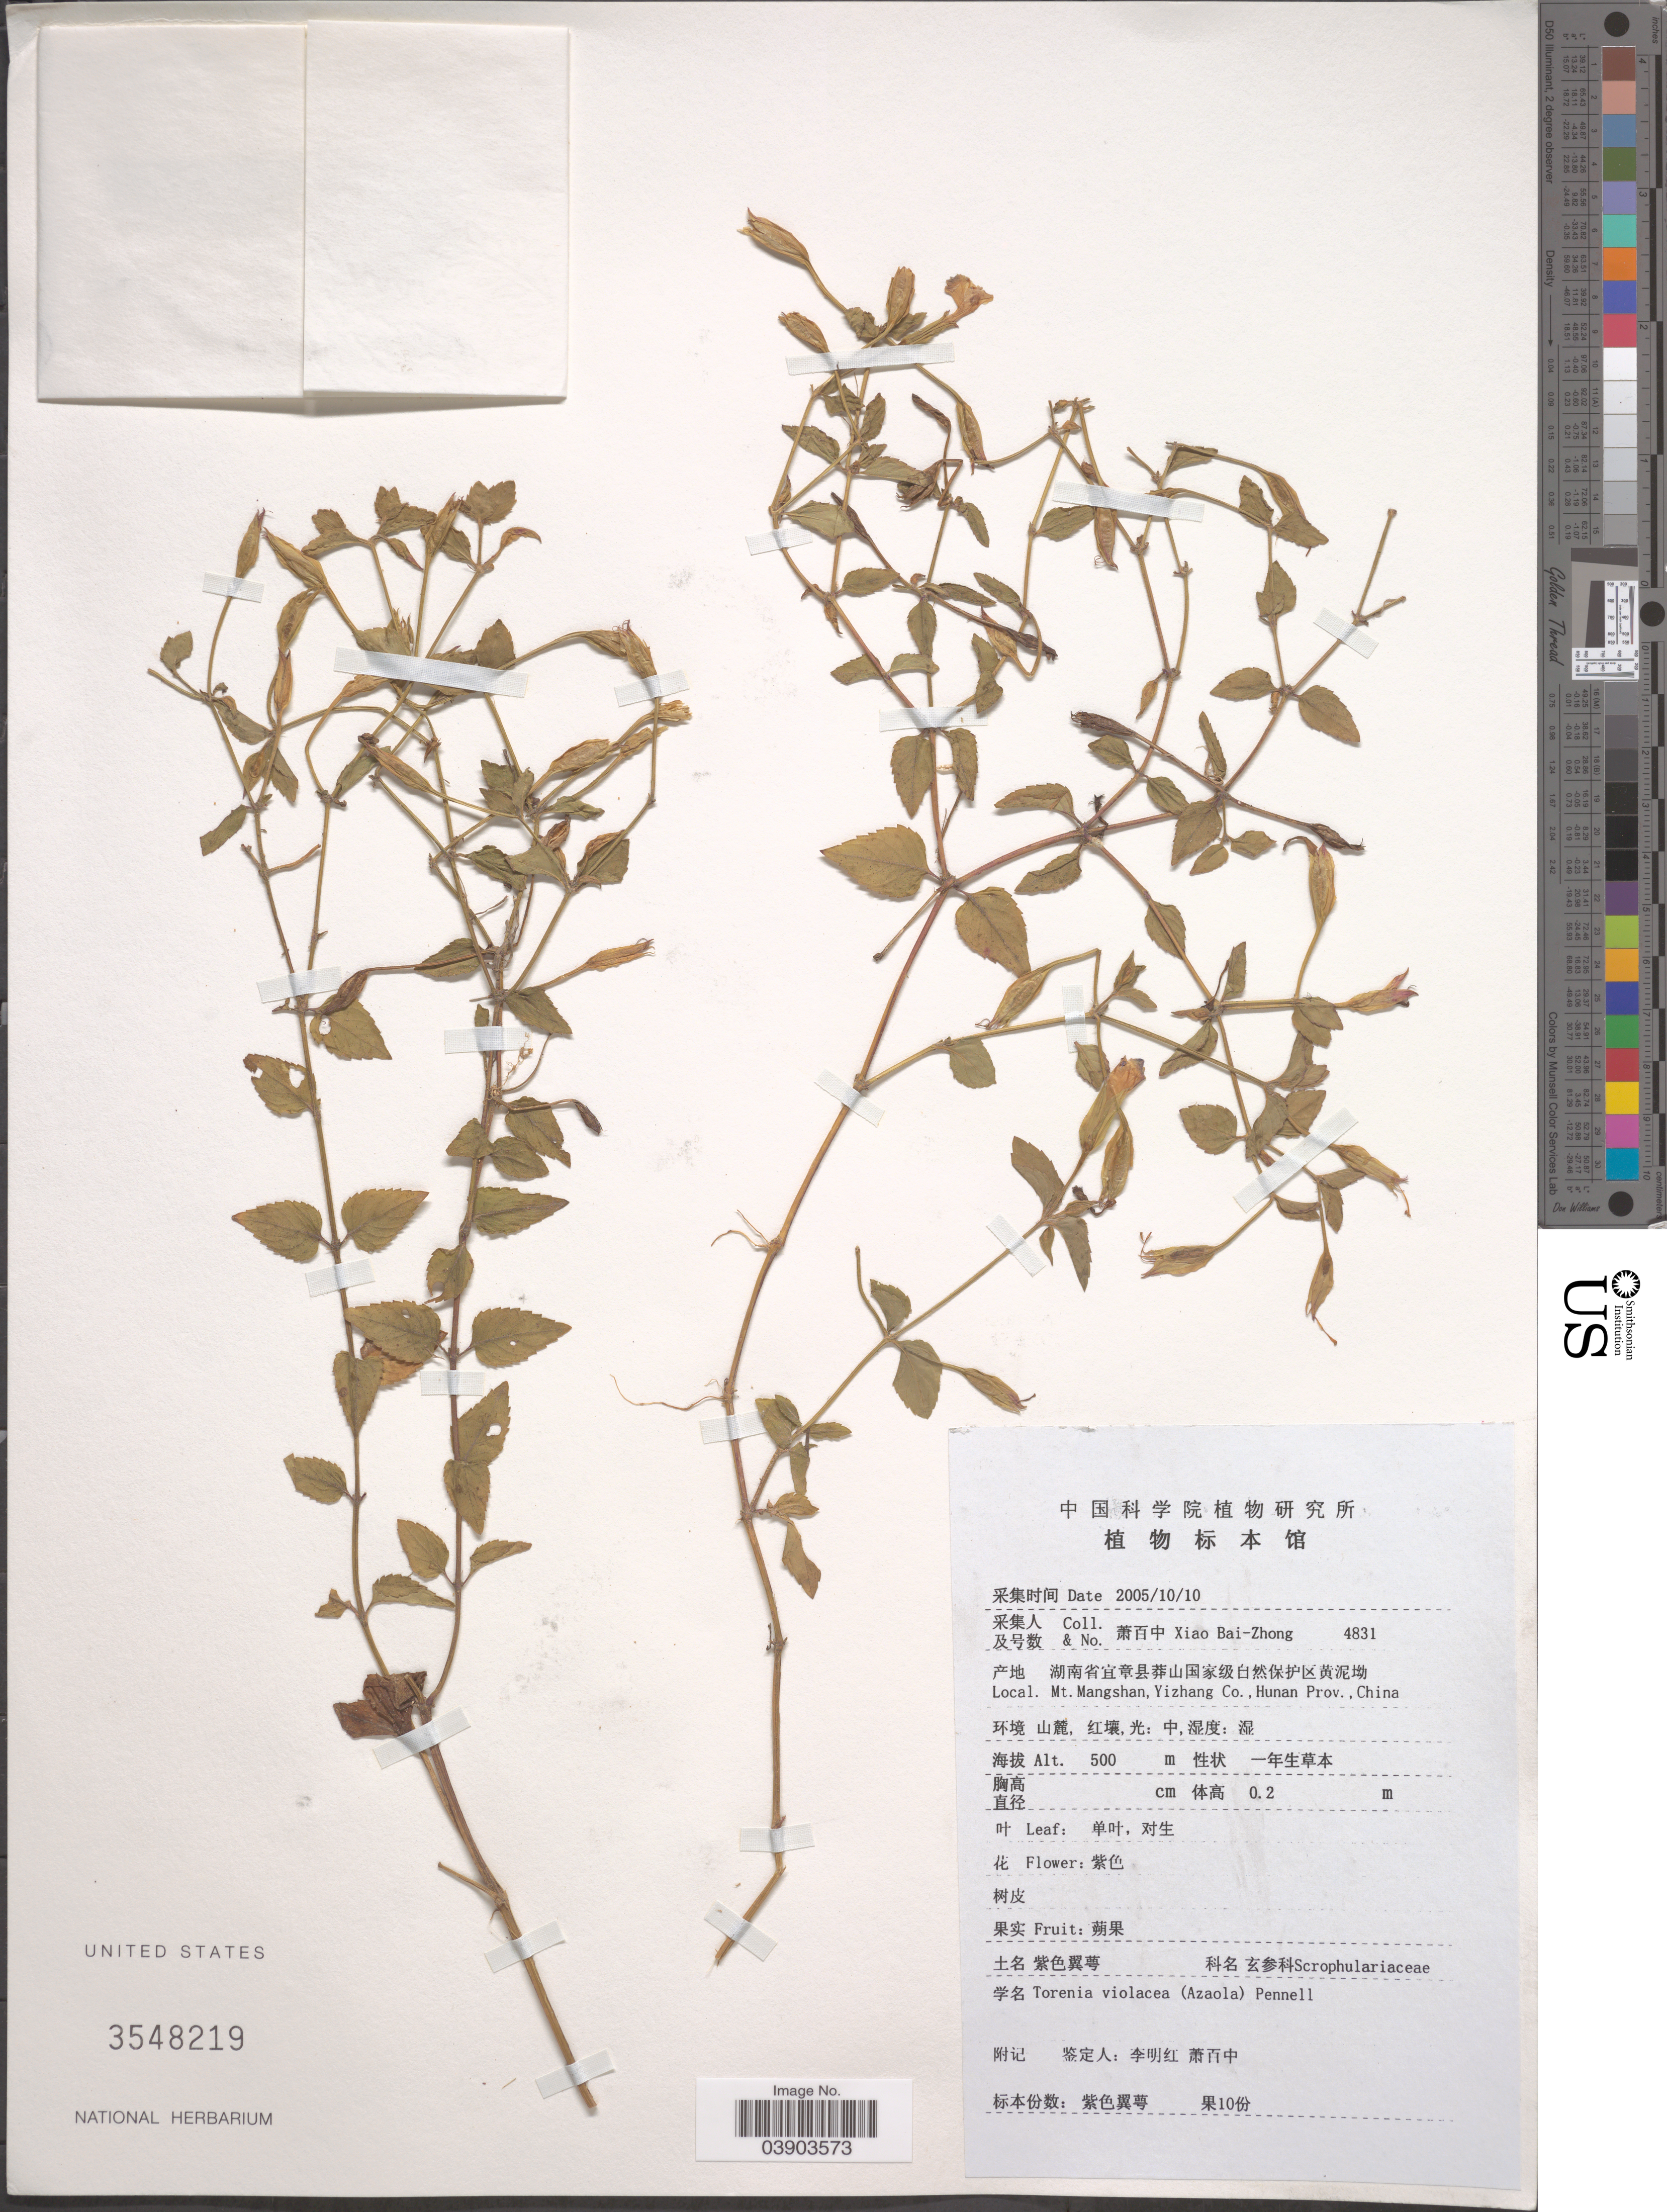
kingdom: Plantae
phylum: Tracheophyta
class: Magnoliopsida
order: Lamiales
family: Linderniaceae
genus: Torenia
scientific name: Torenia violacea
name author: (Azaola ex Blanco) Pennell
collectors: B. Z. Xiao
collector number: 4831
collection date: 2005-10-10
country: China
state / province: Hunan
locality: Mt. Mangshan, Yizhang Co.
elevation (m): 500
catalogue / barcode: US 3548219